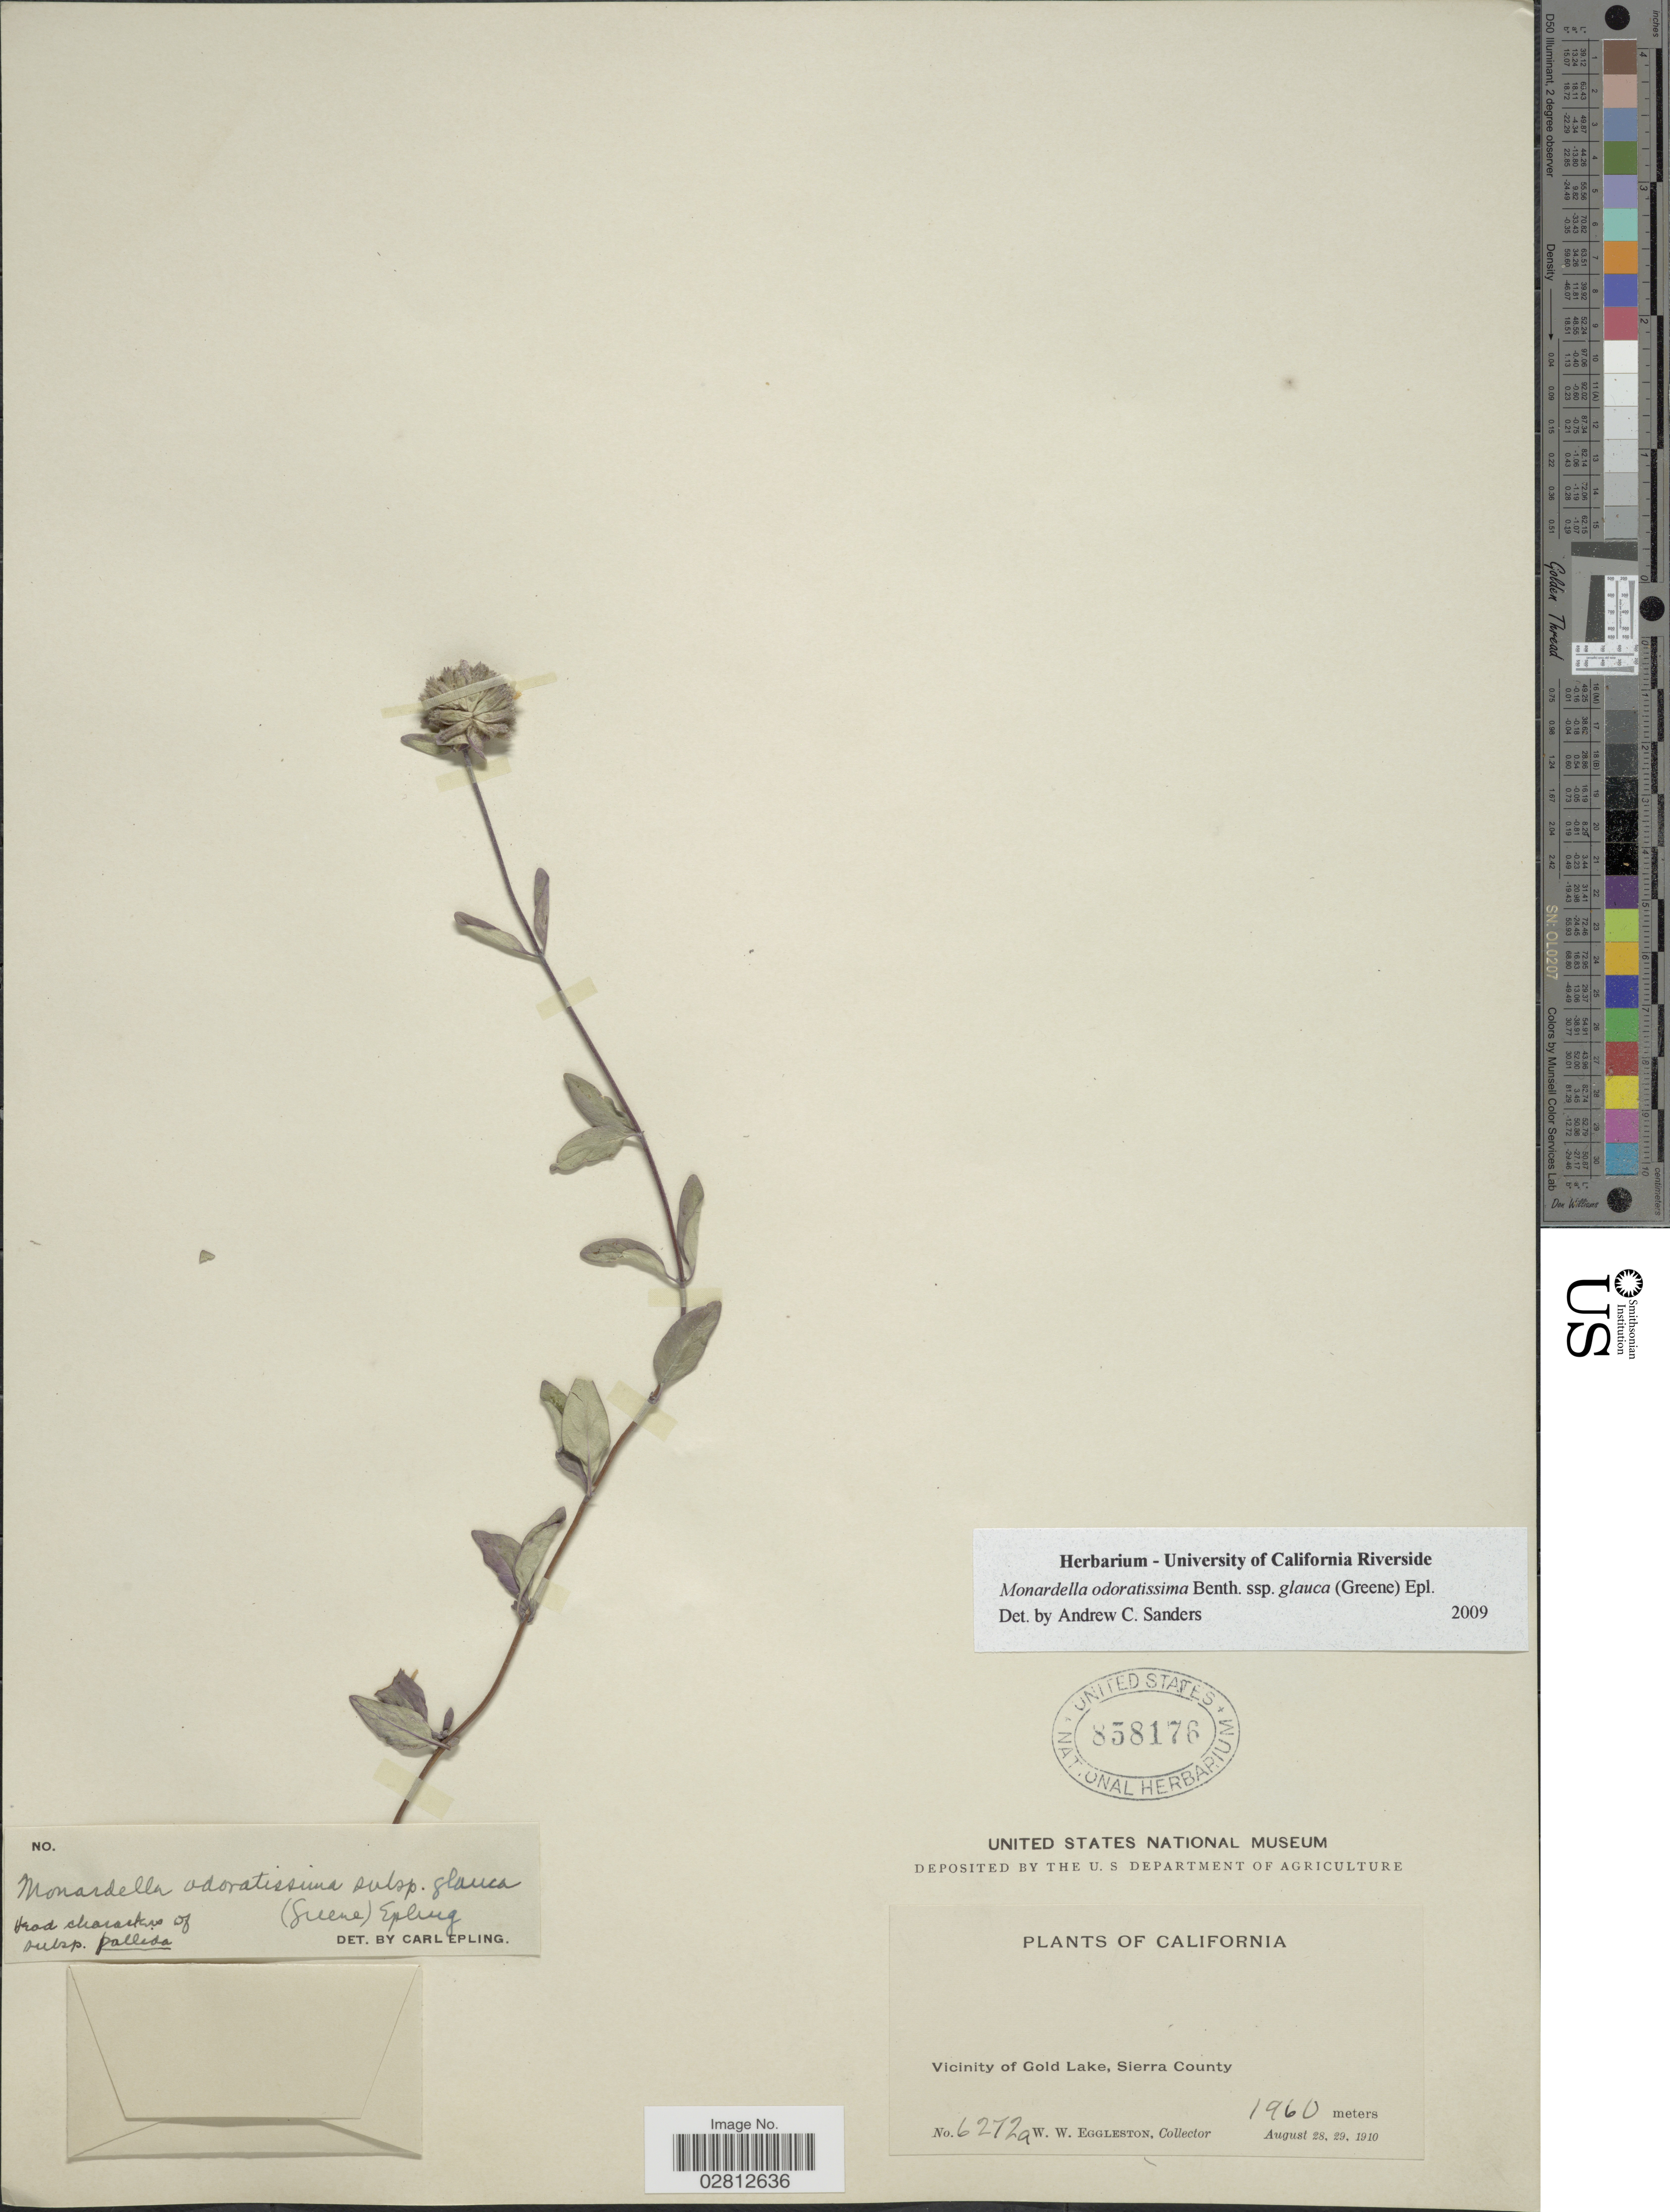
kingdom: Plantae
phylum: Tracheophyta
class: Magnoliopsida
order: Lamiales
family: Lamiaceae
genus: Monardella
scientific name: Monardella odoratissima subsp. glauca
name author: (Greene) Epling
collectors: W. W. Eggleston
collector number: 6272a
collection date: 1910-08-28/1910-08-29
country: United States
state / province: California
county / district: Sierra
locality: Vicinity of Gold Lake, Sierra County.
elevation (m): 1960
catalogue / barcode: US 858176